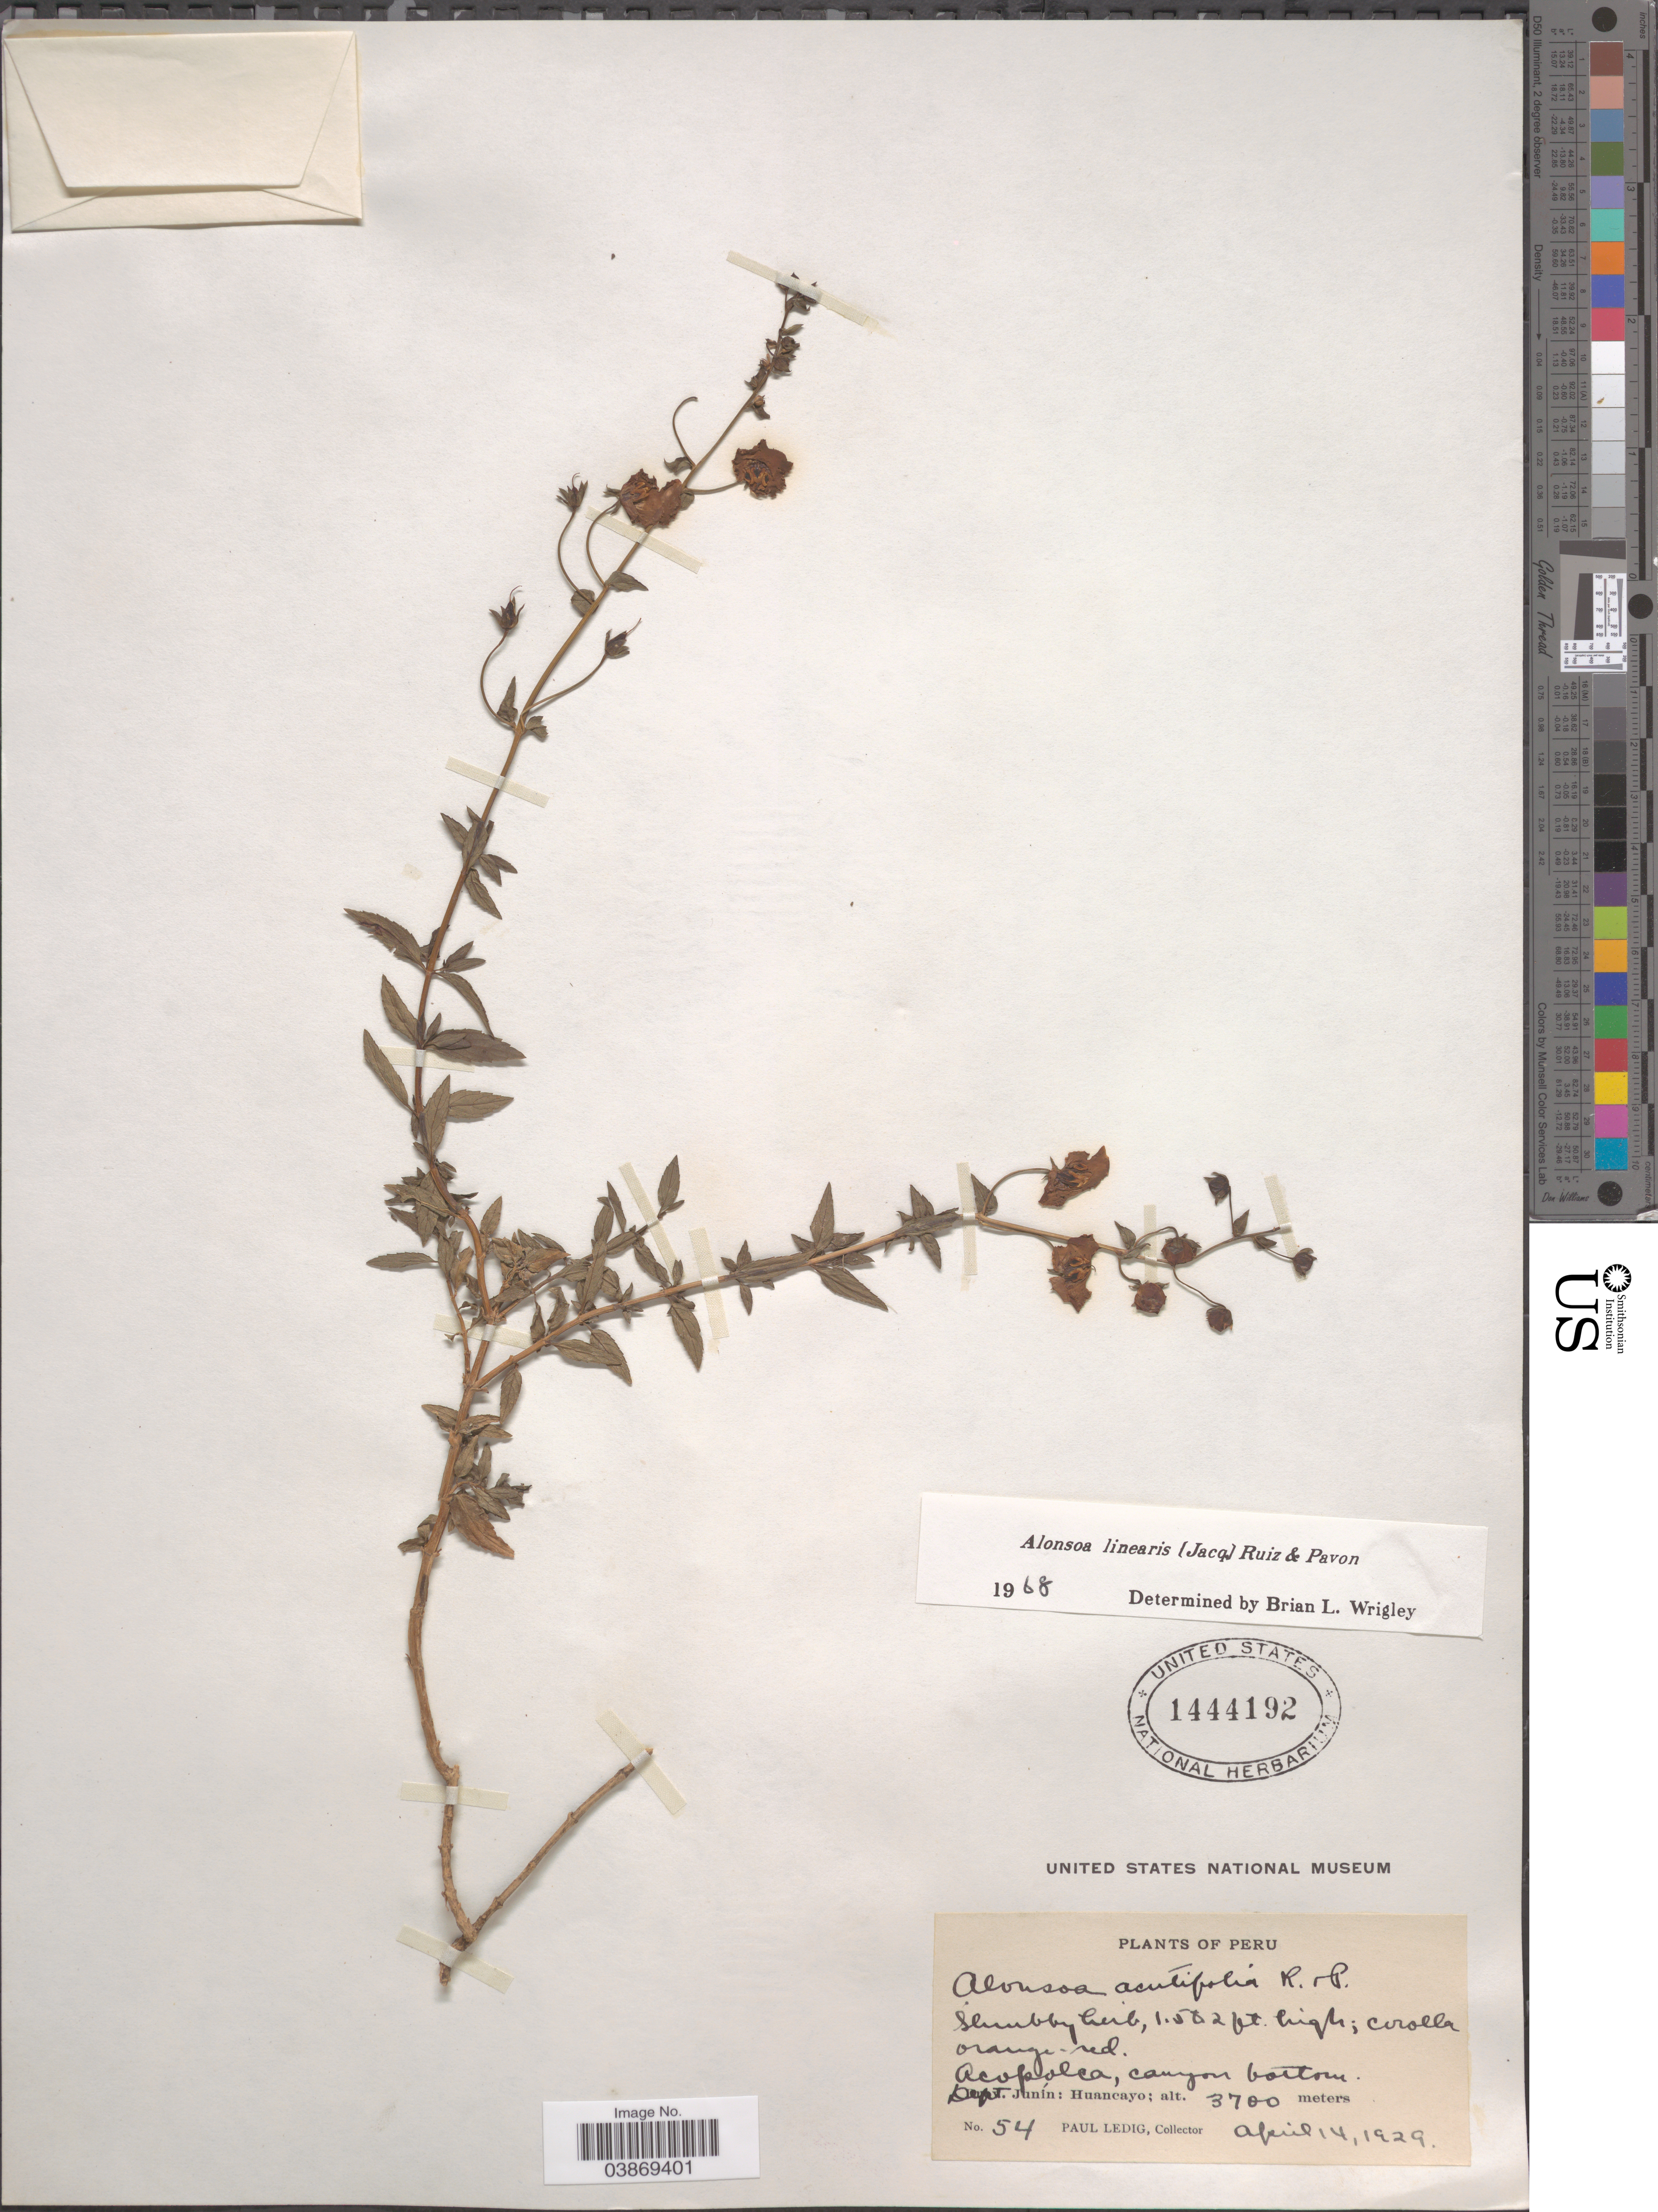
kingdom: Plantae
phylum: Tracheophyta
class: Magnoliopsida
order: Lamiales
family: Scrophulariaceae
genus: Alonsoa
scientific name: Alonsoa linearis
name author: (Jacq.) Ruiz & Pav.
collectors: P. Ledig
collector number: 54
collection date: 1929-04-14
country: Peru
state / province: Junín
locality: Acopolca, canyon bottom. Dept. Junín: Huancayo.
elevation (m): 3700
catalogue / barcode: US 1444192